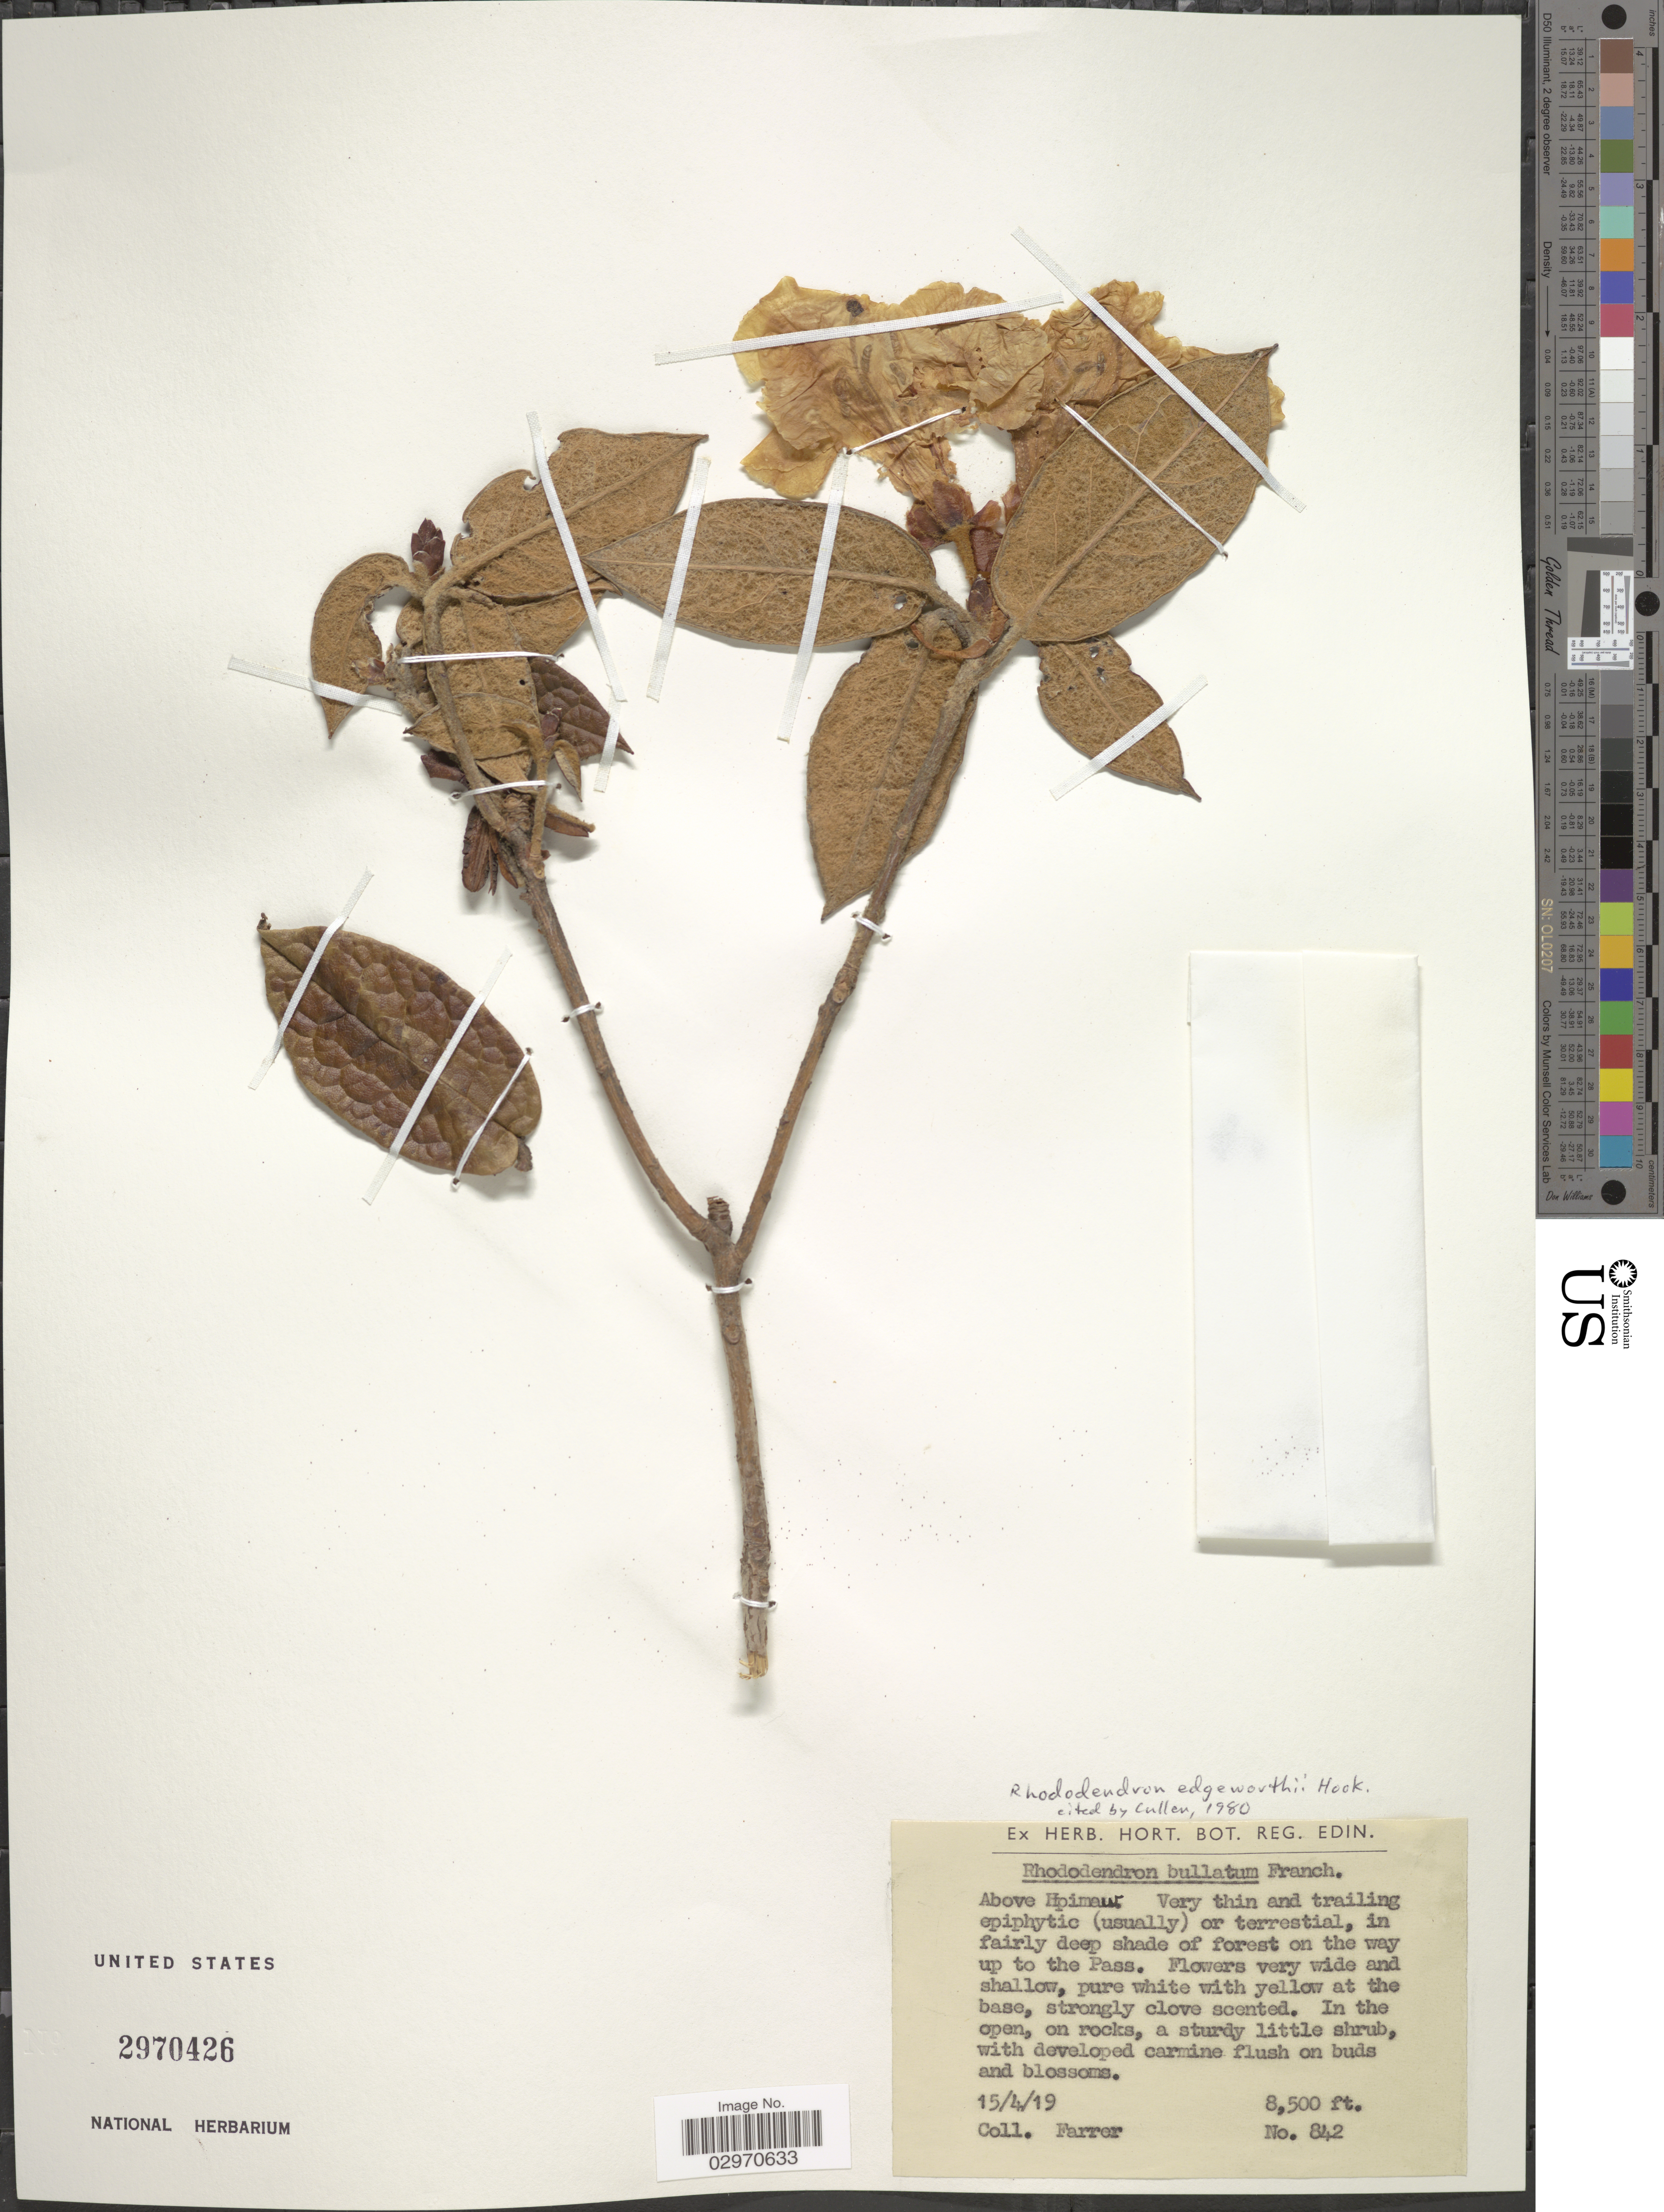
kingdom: Plantae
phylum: Tracheophyta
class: Magnoliopsida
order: Ericales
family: Ericaceae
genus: Rhododendron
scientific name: Rhododendron edgeworthii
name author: Hook.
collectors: Farrer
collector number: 842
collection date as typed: Transcribed d/m/y: 15/4/19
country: Myanmar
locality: Above Hpimaw.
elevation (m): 2591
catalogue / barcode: US 2970426